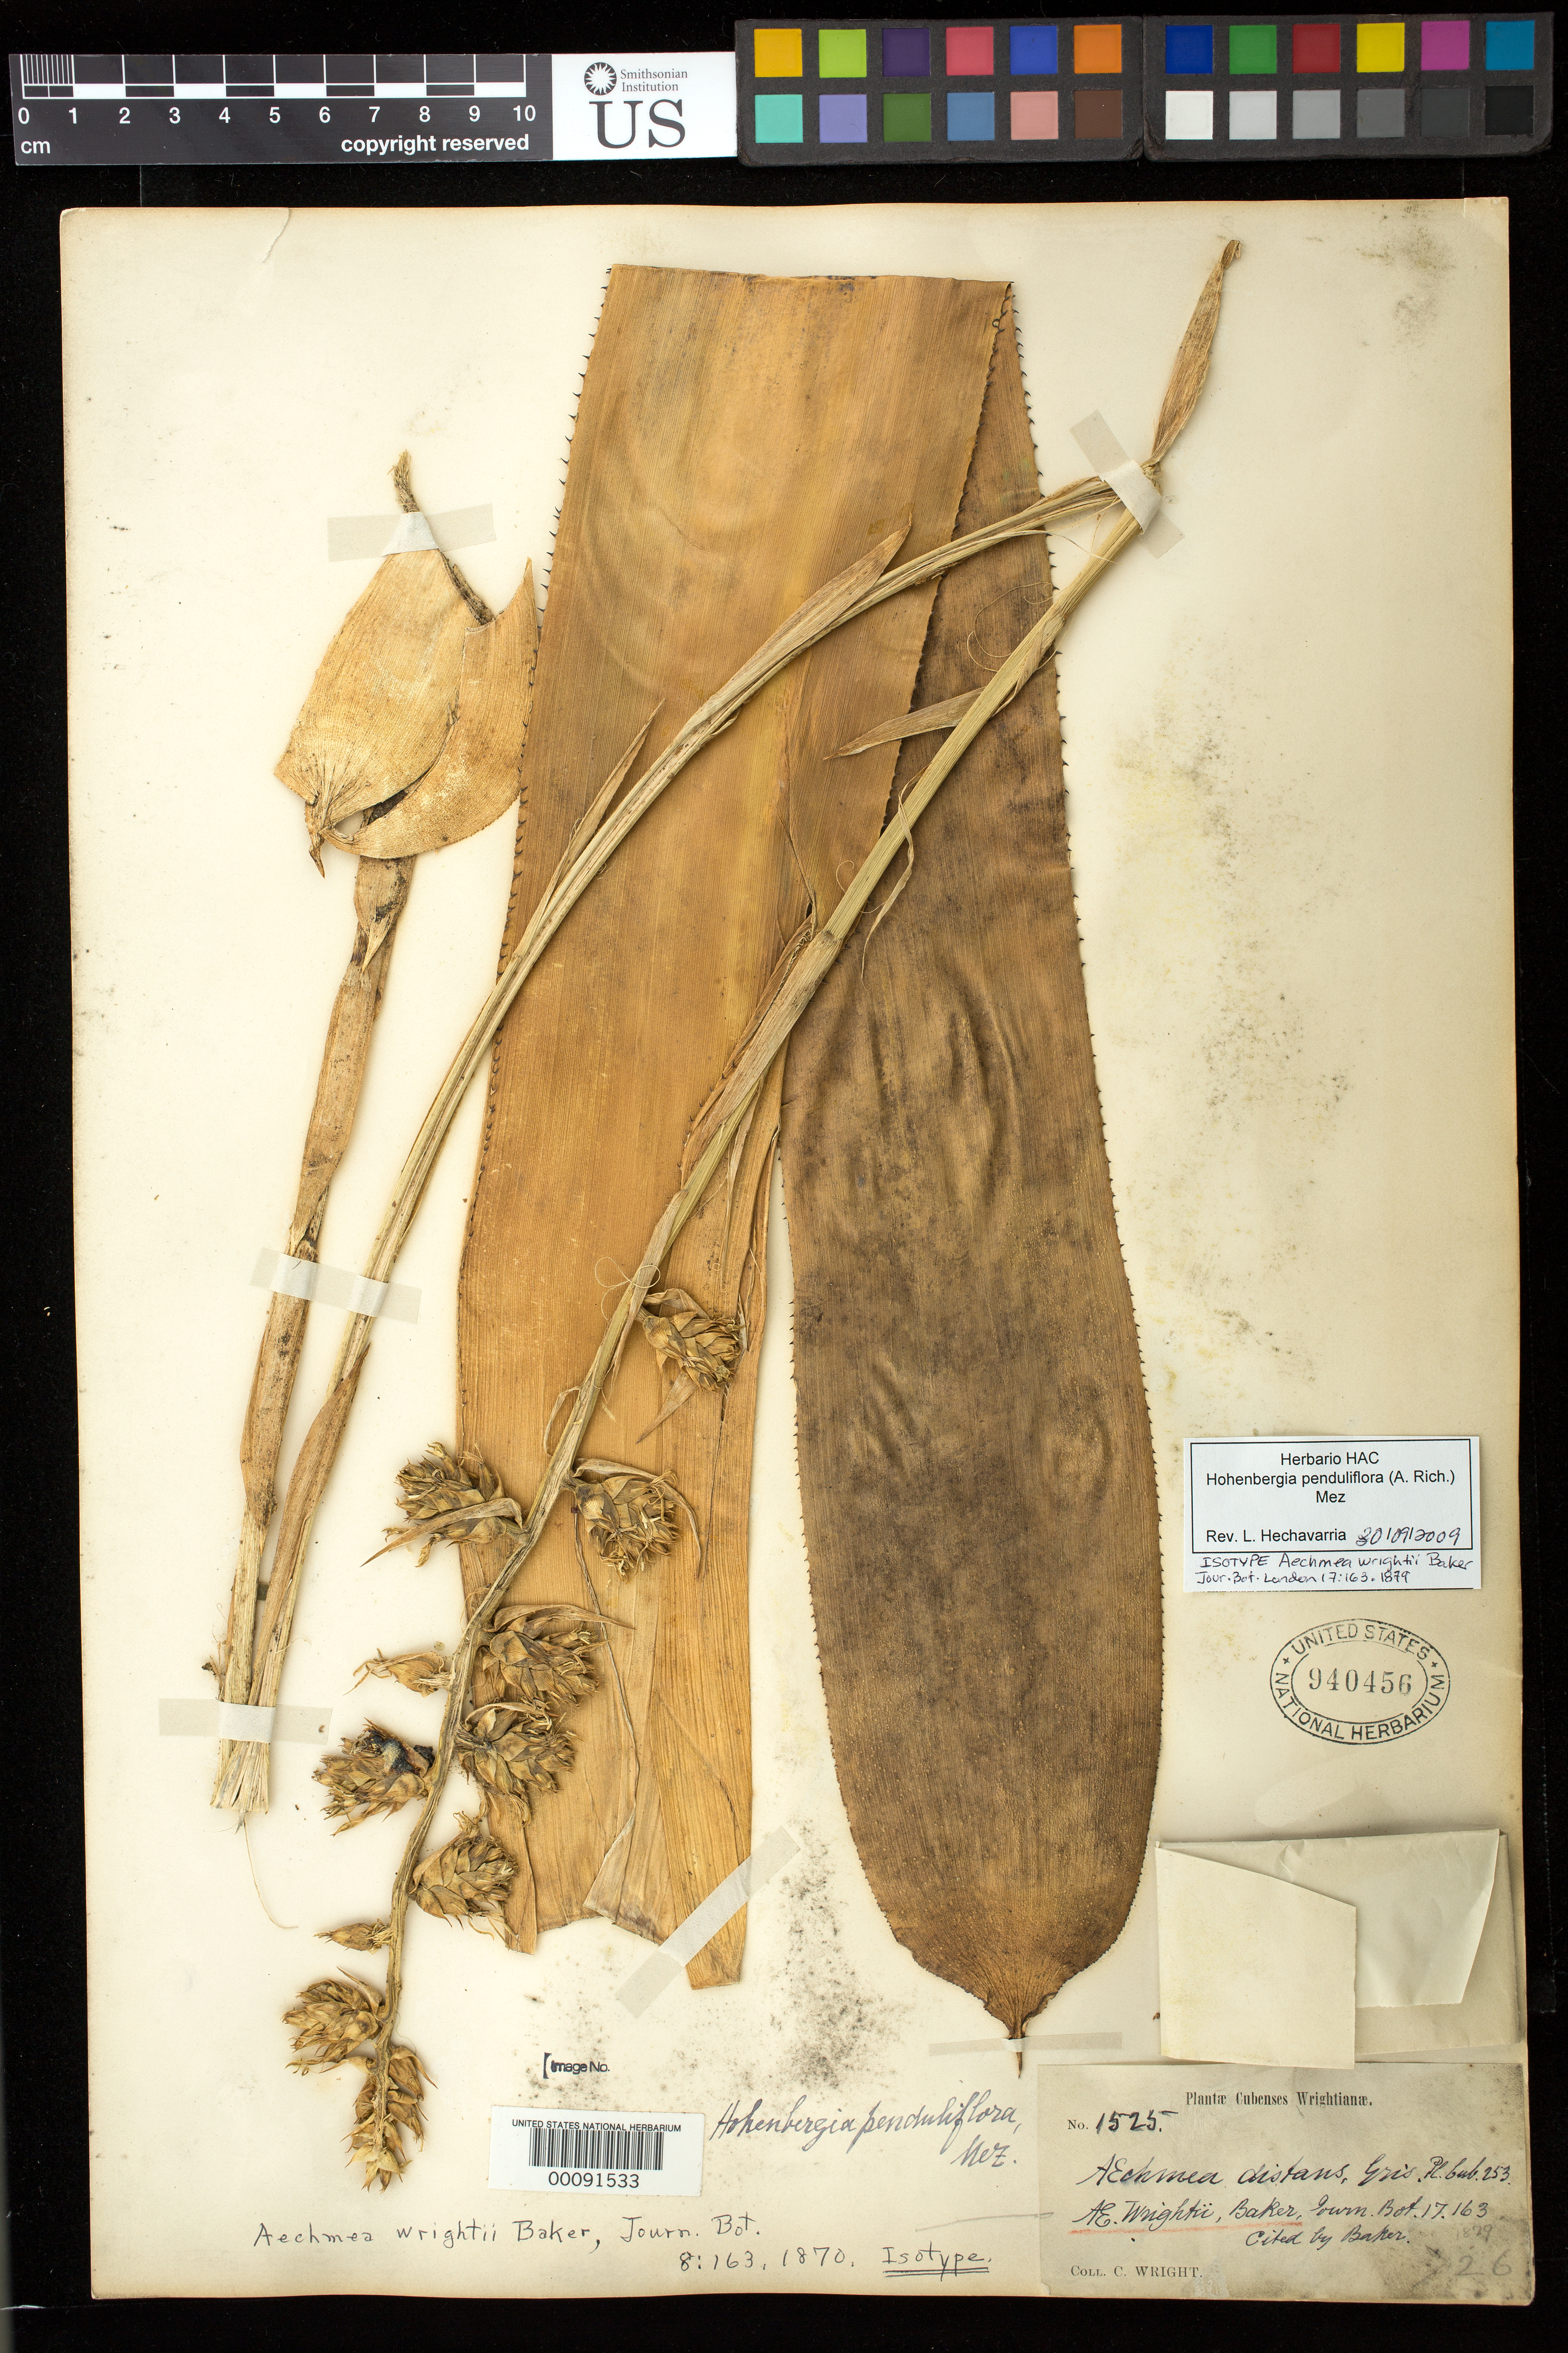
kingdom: Plantae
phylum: Tracheophyta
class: Liliopsida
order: Poales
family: Bromeliaceae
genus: Aechmea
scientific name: Aechmea wrightii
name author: Baker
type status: Isotype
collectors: C. Wright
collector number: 1525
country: Cuba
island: Greater Antilles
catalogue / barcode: US 940456